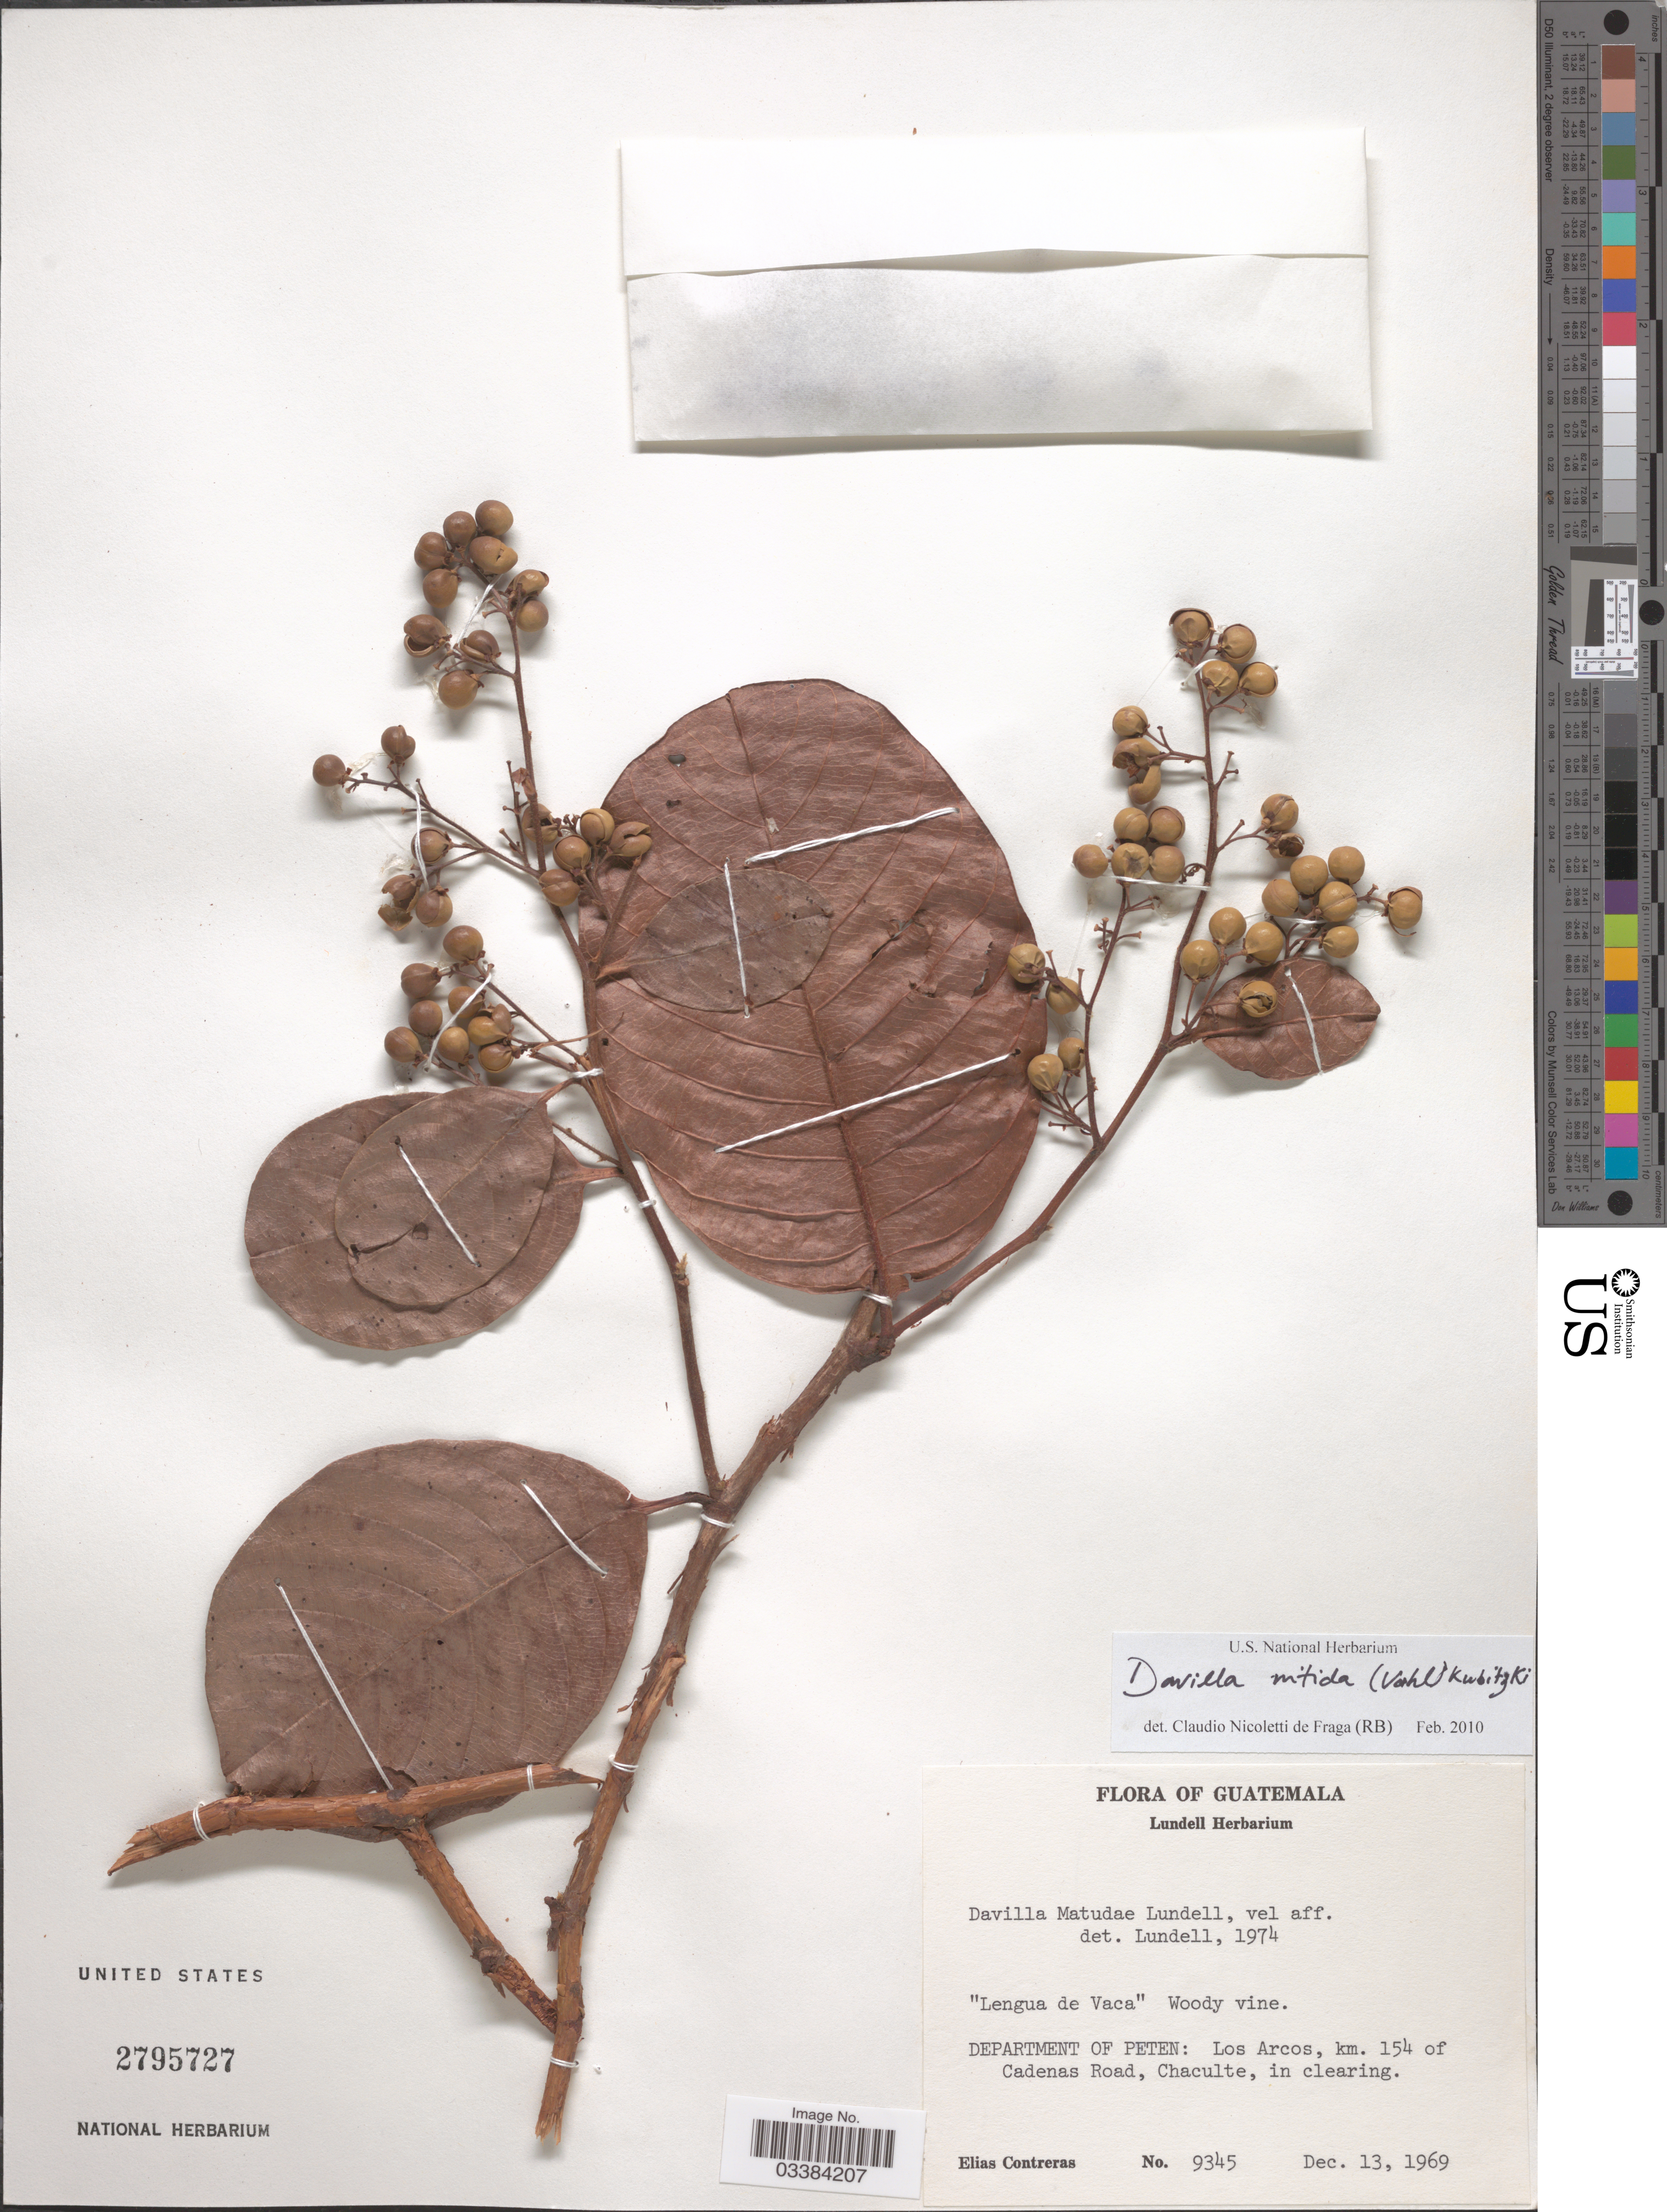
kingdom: Plantae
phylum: Tracheophyta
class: Magnoliopsida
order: Dilleniales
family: Dilleniaceae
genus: Davilla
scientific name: Davilla rugosa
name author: Poir.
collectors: E. Contreras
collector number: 9345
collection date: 1969-12-13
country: Guatemala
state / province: El Petén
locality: Department of Peten: Los Acros, km. 154 of Cadenas Road, Chaculte, in clearing.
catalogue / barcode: US 2795727